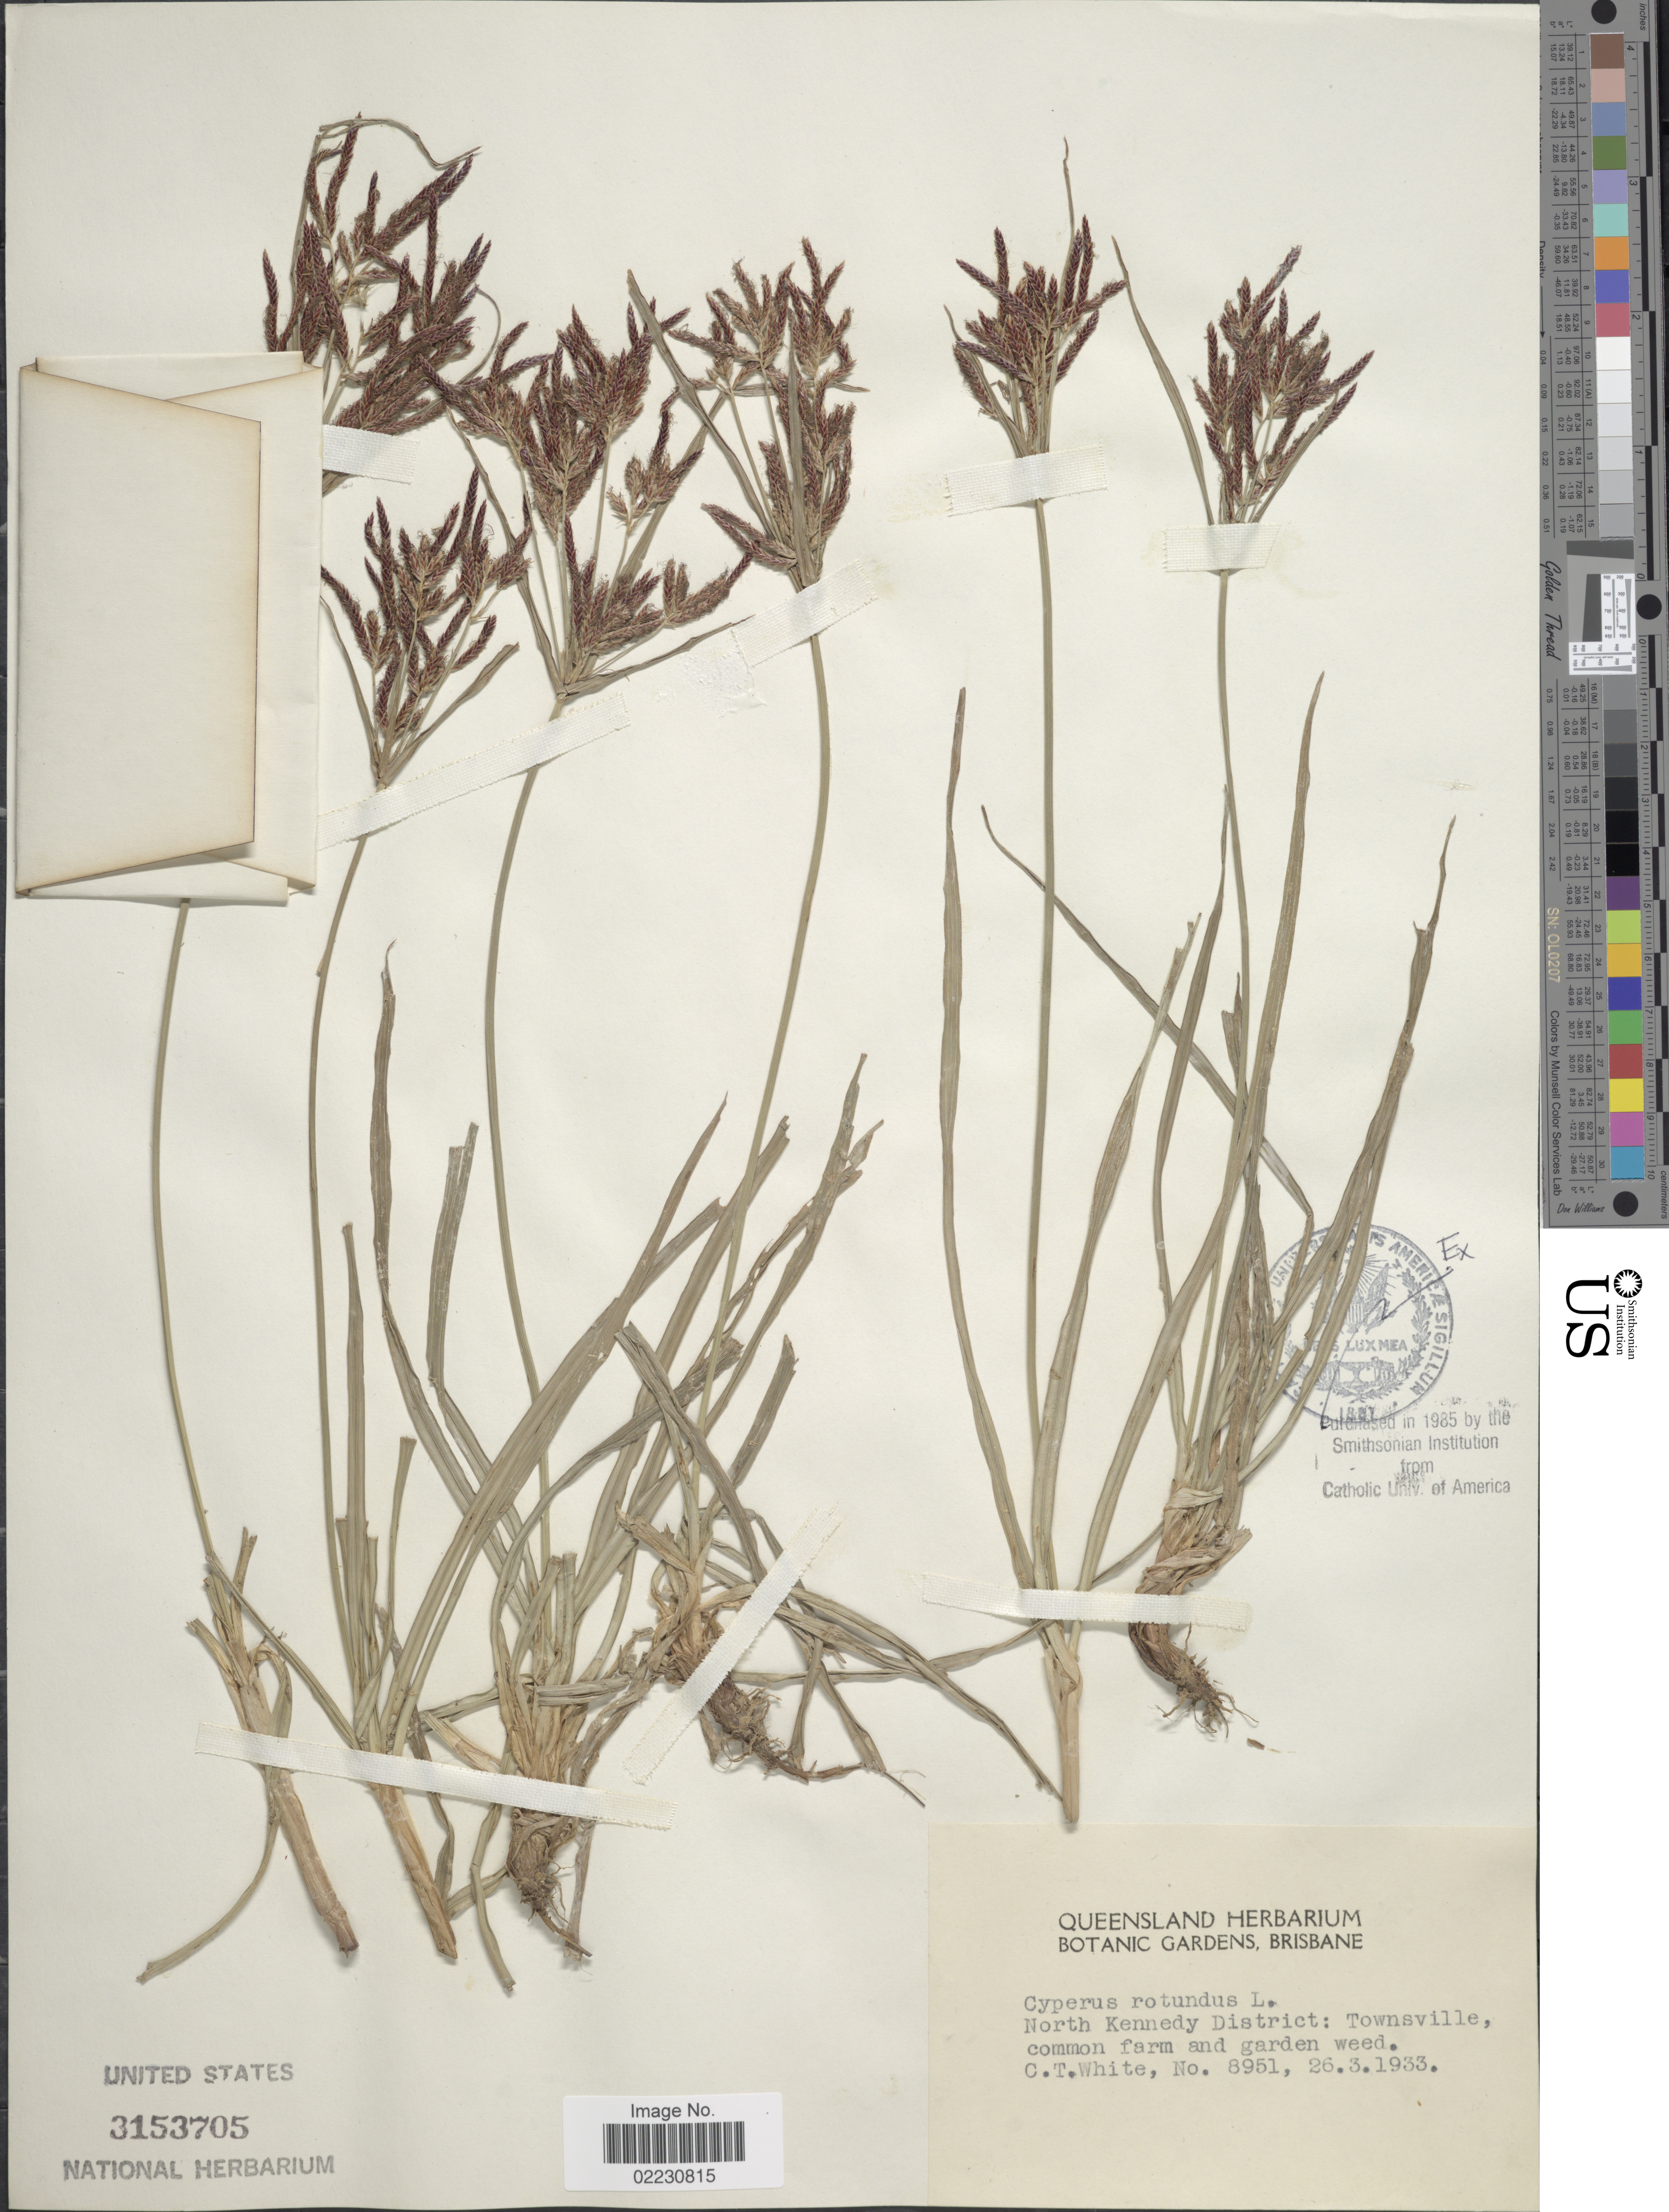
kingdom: Plantae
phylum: Tracheophyta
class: Liliopsida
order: Poales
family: Cyperaceae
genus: Cyperus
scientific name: Cyperus rotundus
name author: L.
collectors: C. T. White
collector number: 8951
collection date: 1933-03-26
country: Australia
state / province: Queensland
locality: North Kennedy District, Townsville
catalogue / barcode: US 3153705